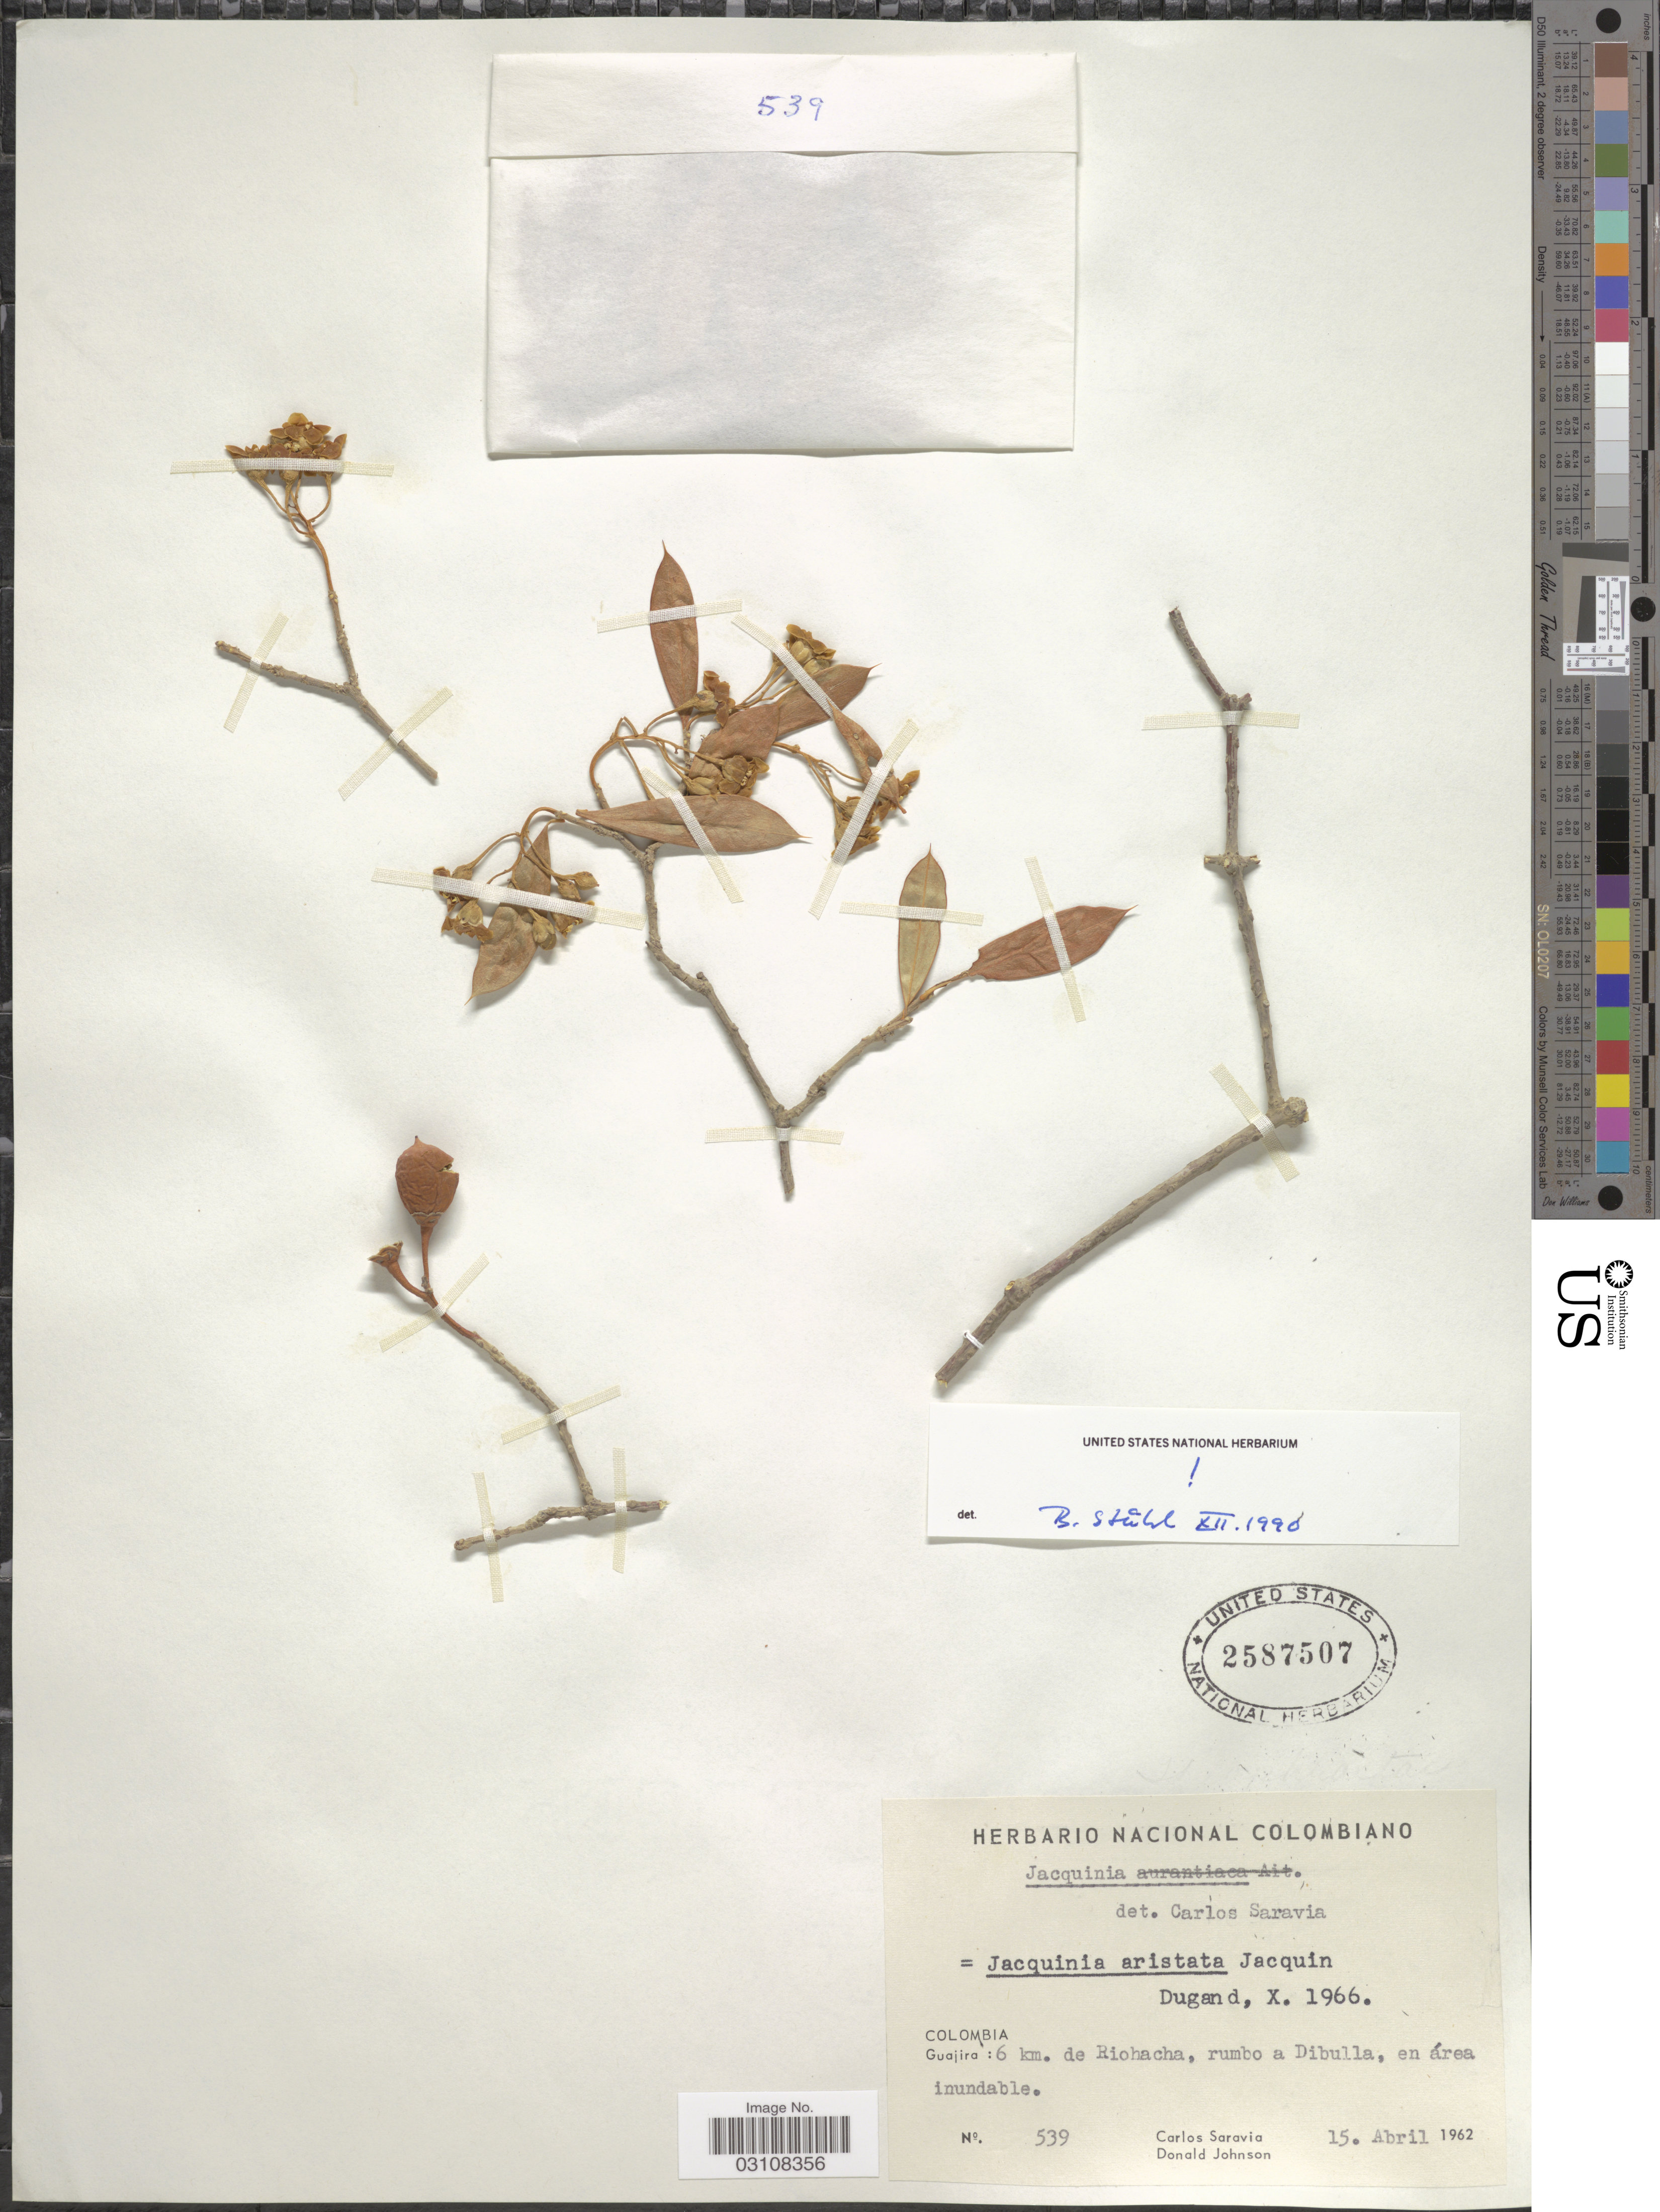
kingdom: Plantae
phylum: Tracheophyta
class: Magnoliopsida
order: Ericales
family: Primulaceae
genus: Bonellia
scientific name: Bonellia frutescens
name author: (Mill.) B. Ståhl & Källersjö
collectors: C. Saravia & D. Johnson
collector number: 539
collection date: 1962-04-15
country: Colombia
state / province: La Guajira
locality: Guajira: 6 km. de Riohacha, rumbo a Dibulla, en área inundable.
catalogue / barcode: US 2587507